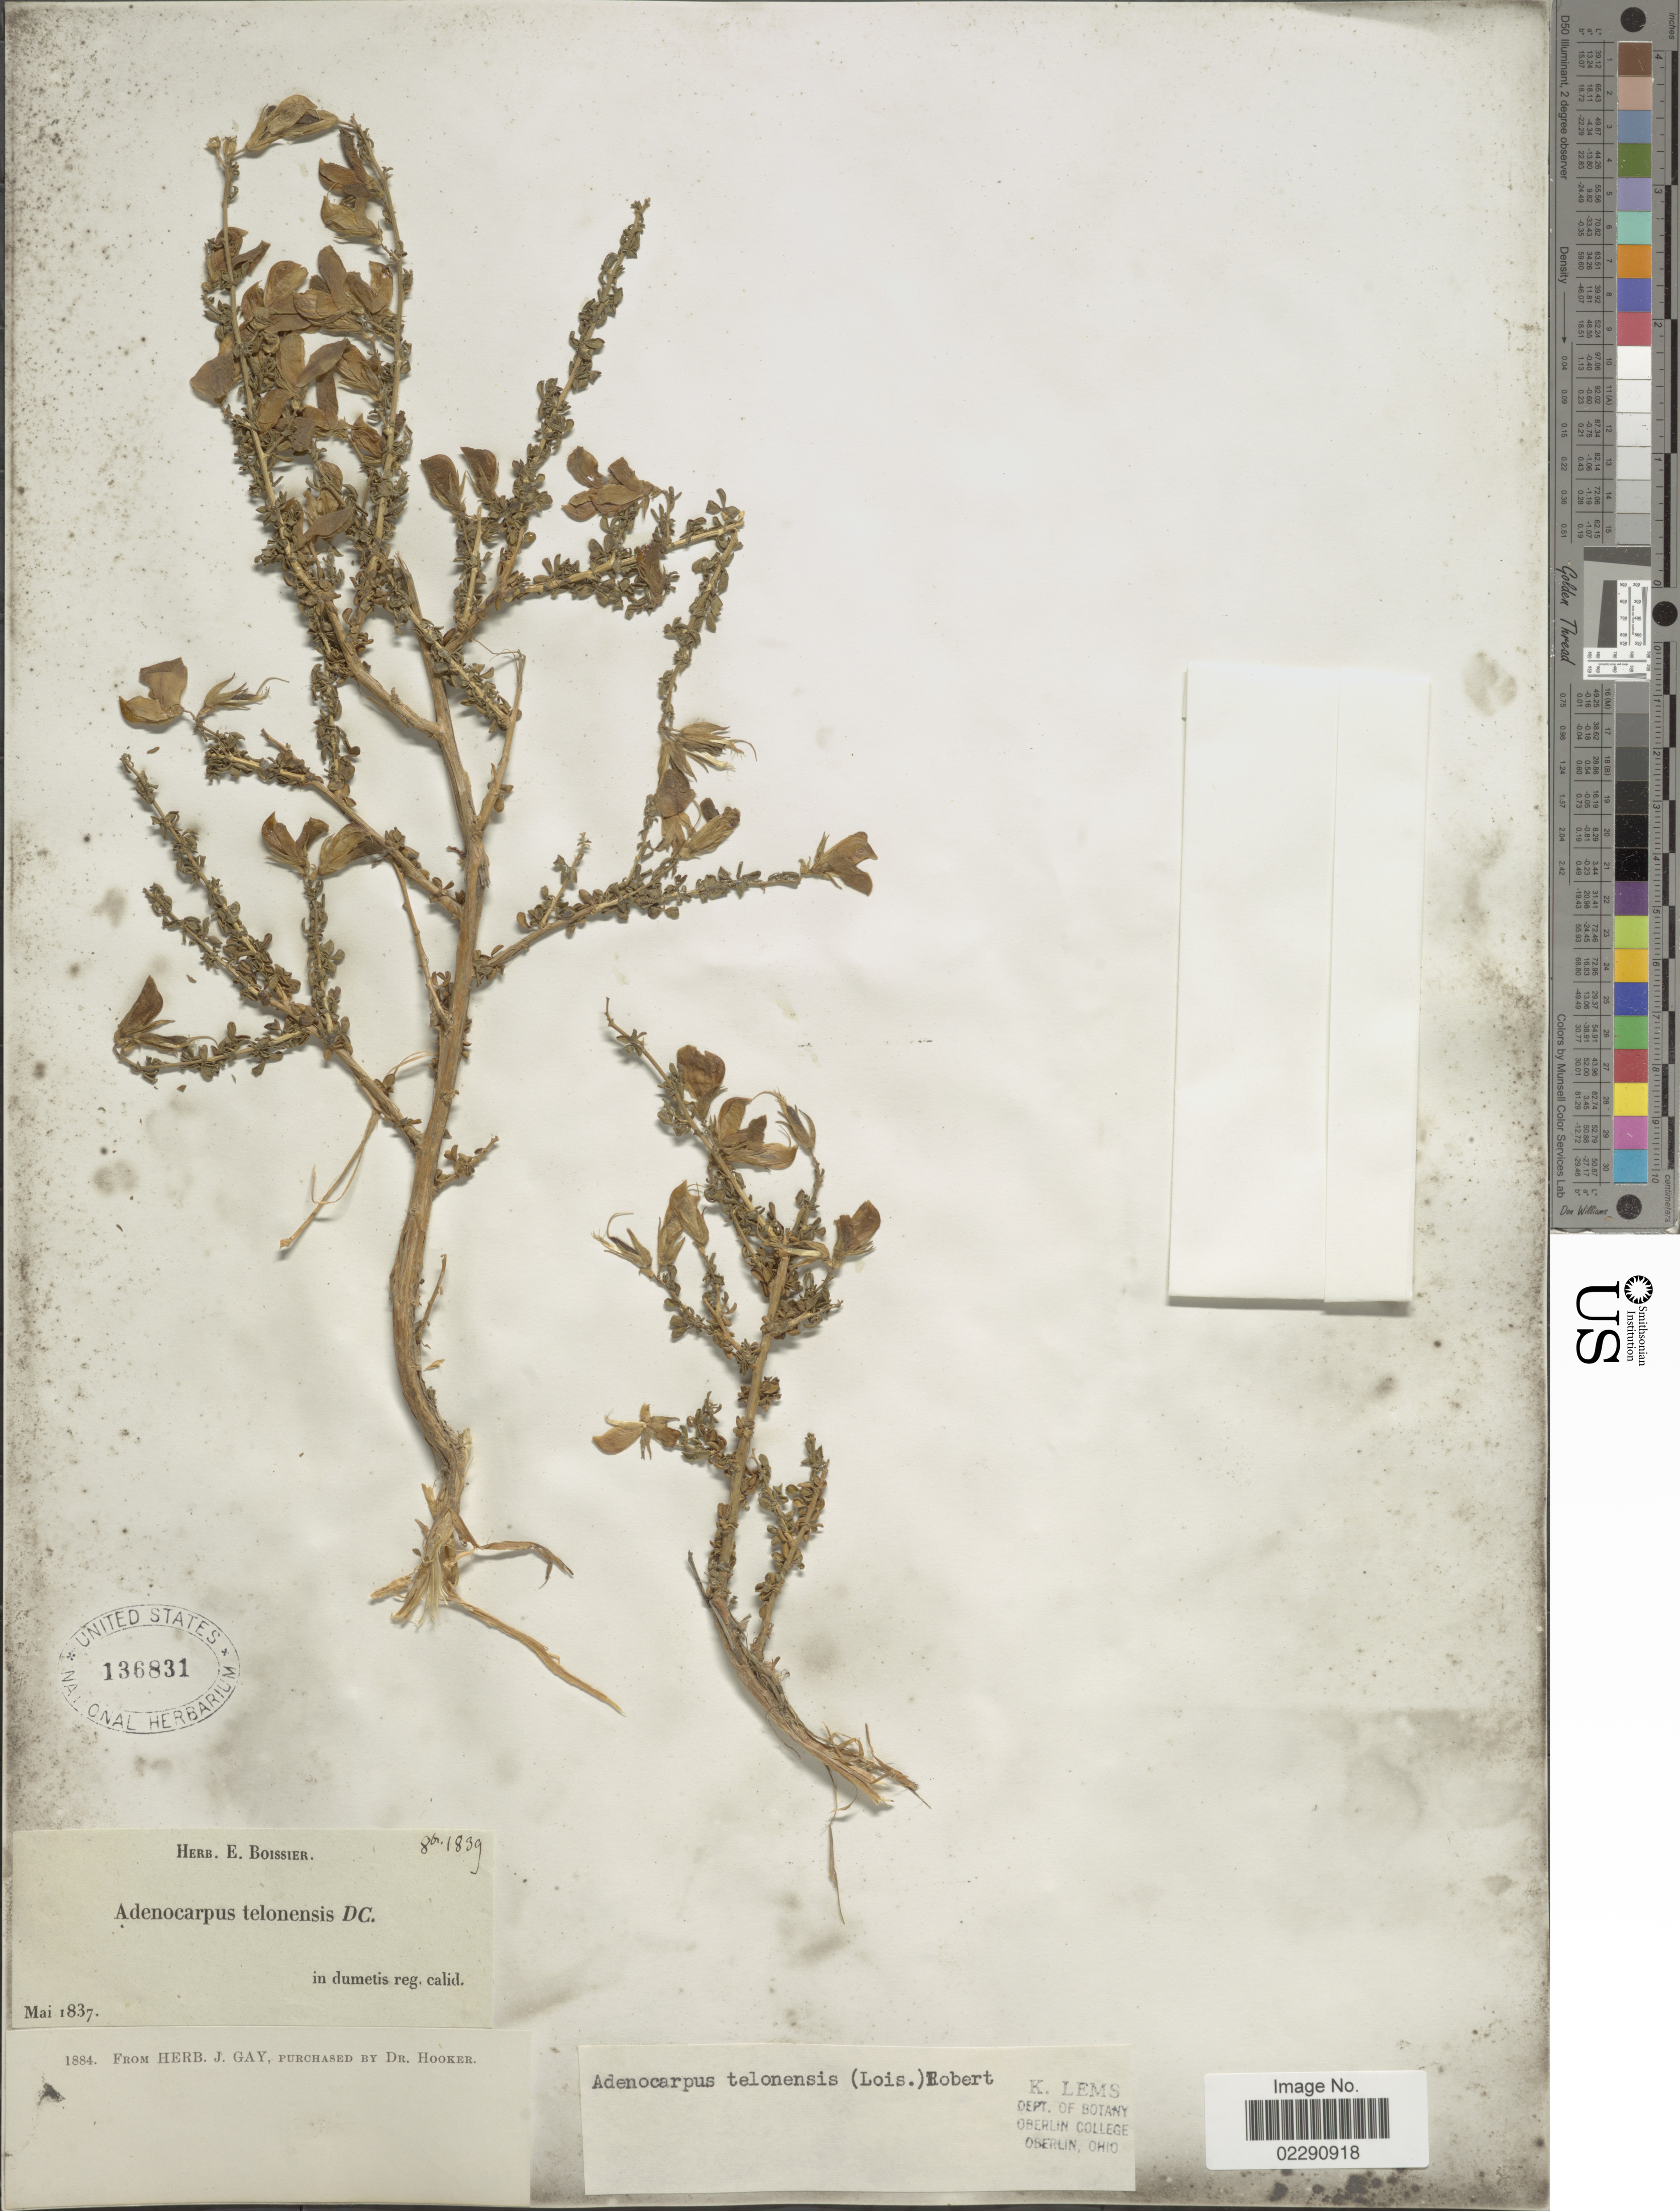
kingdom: Plantae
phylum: Tracheophyta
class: Magnoliopsida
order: Fabales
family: Fabaceae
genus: Adenocarpus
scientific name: Adenocarpus telonensis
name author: (Loisel.) DC.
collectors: ex herb. E. Boissier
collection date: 1837-05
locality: In dumetis reg. calid.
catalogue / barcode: US 136831